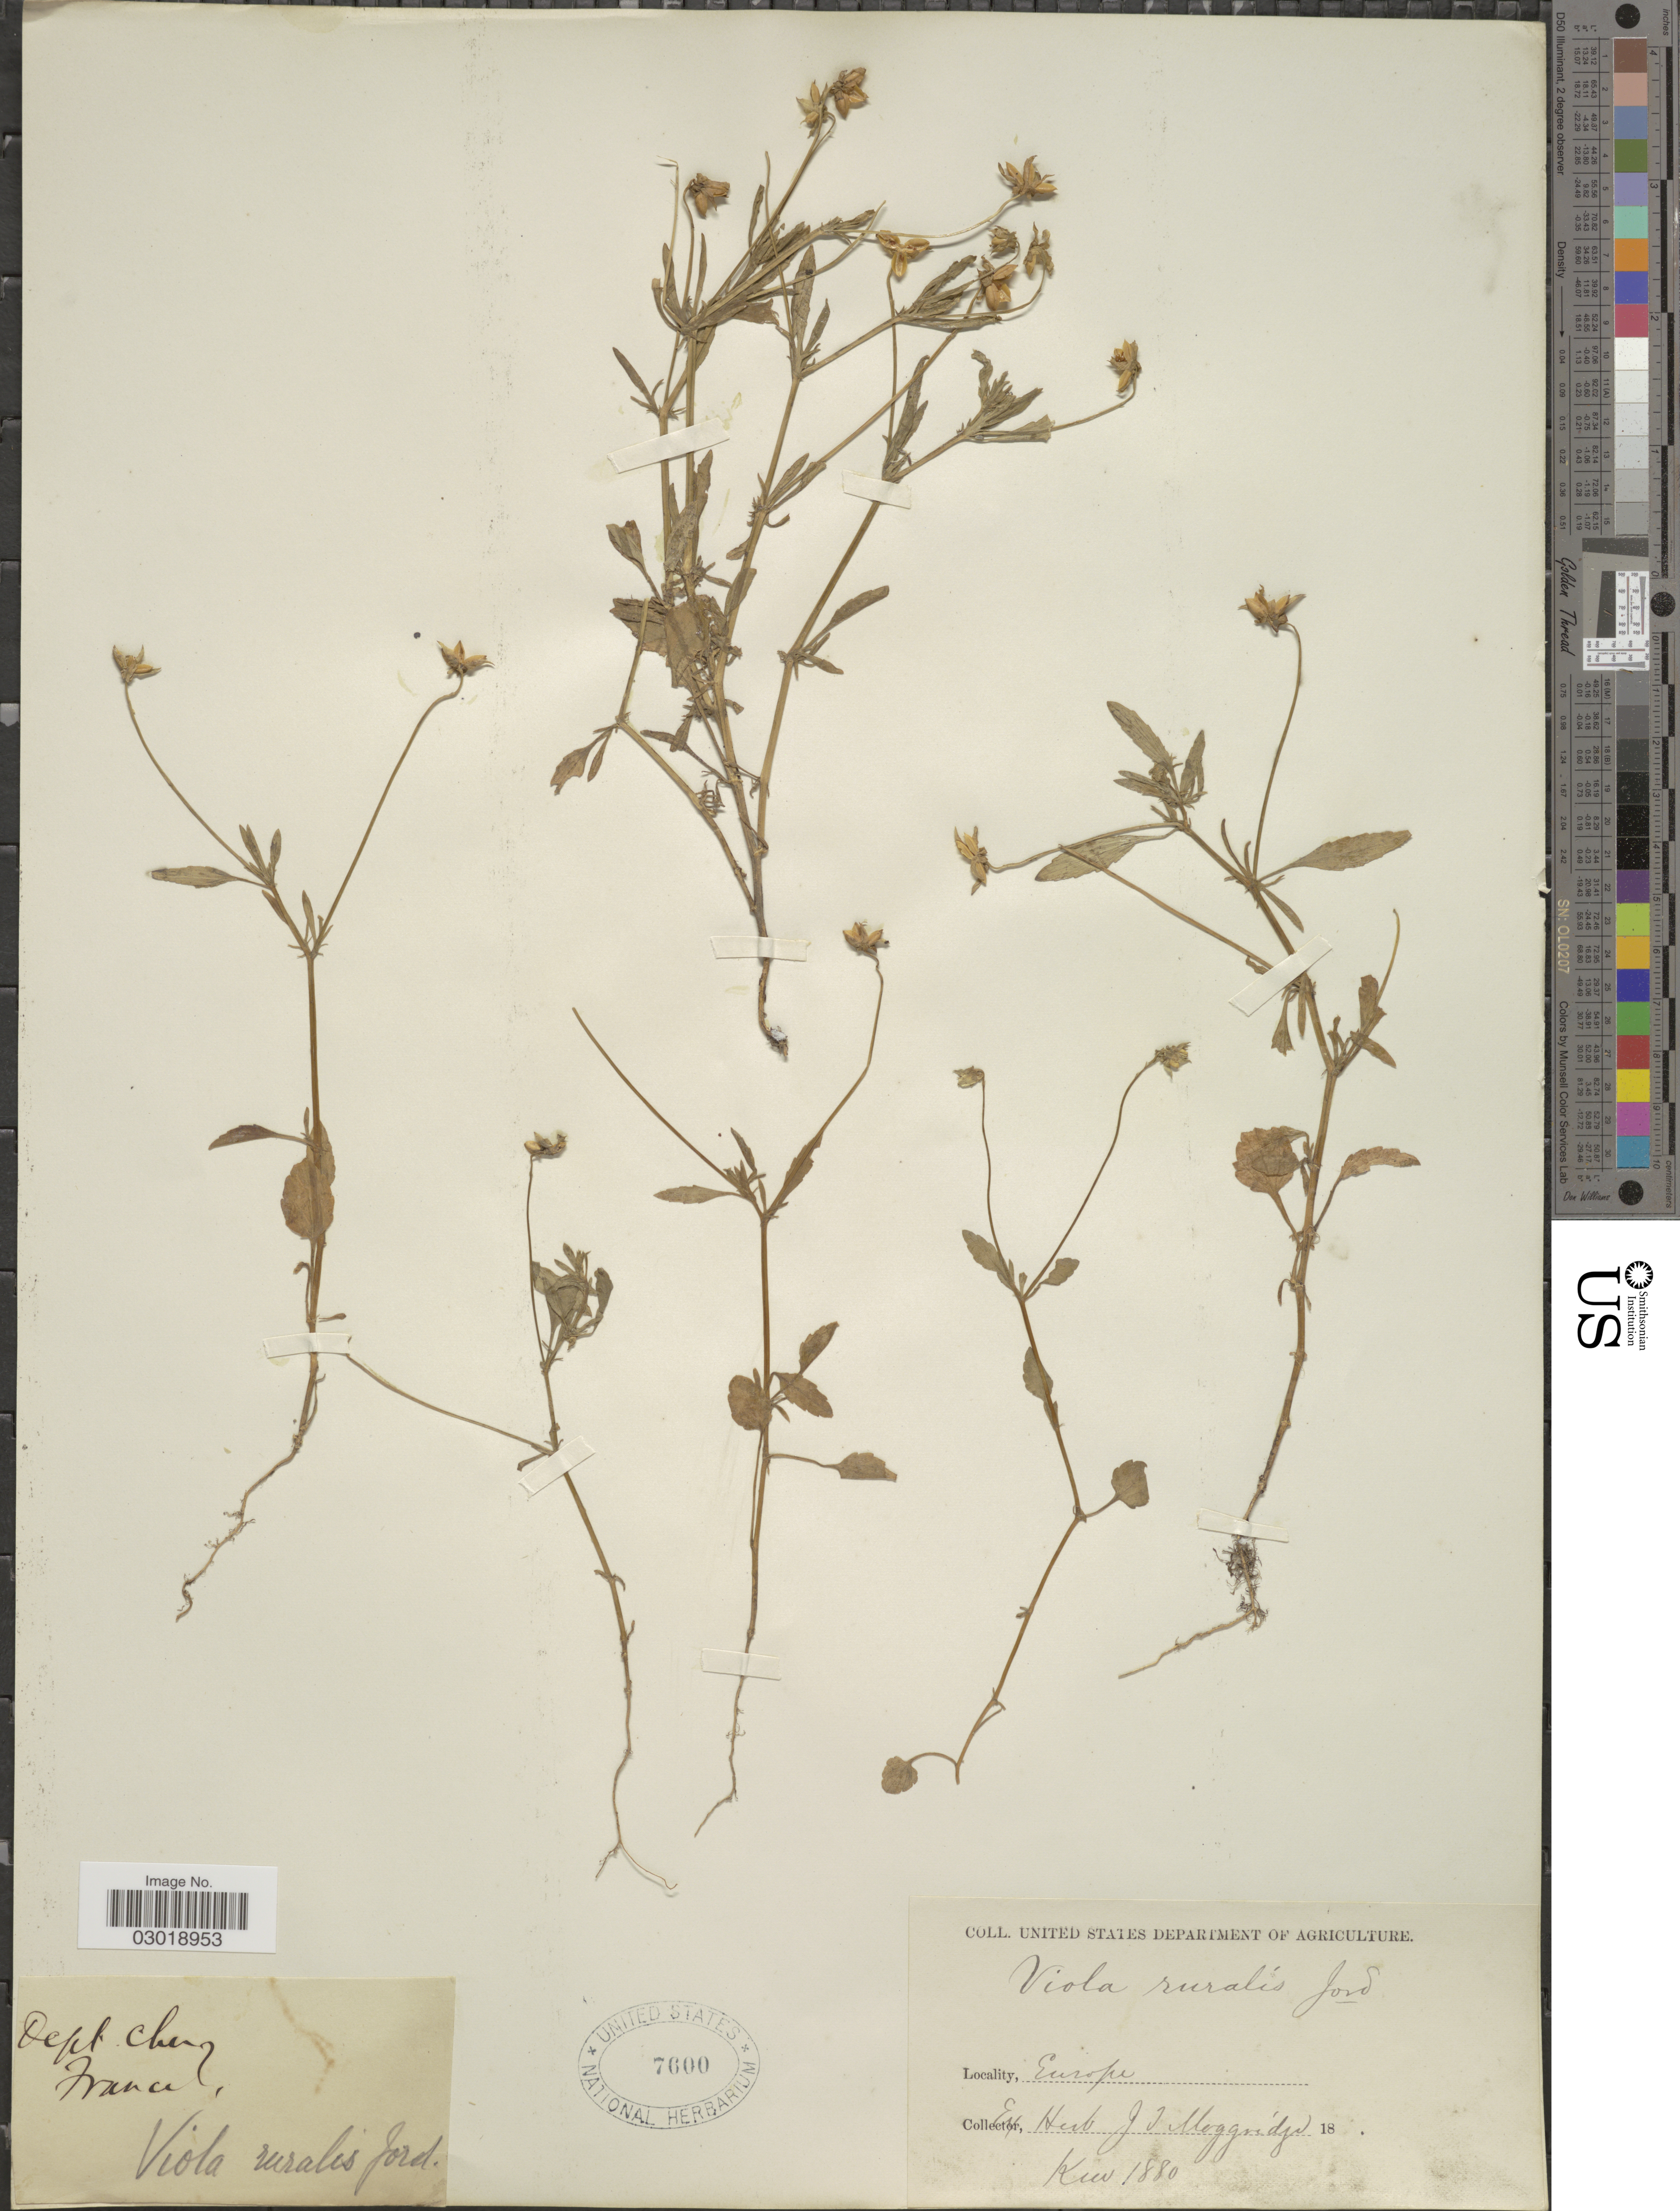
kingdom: Plantae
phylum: Tracheophyta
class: Magnoliopsida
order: Malpighiales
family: Violaceae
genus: Viola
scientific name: Viola ruralis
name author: Jord. ex Boreau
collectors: ex herb. J.T. Moggridge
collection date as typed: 18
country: France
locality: Dept. Cher.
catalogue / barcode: US 7600